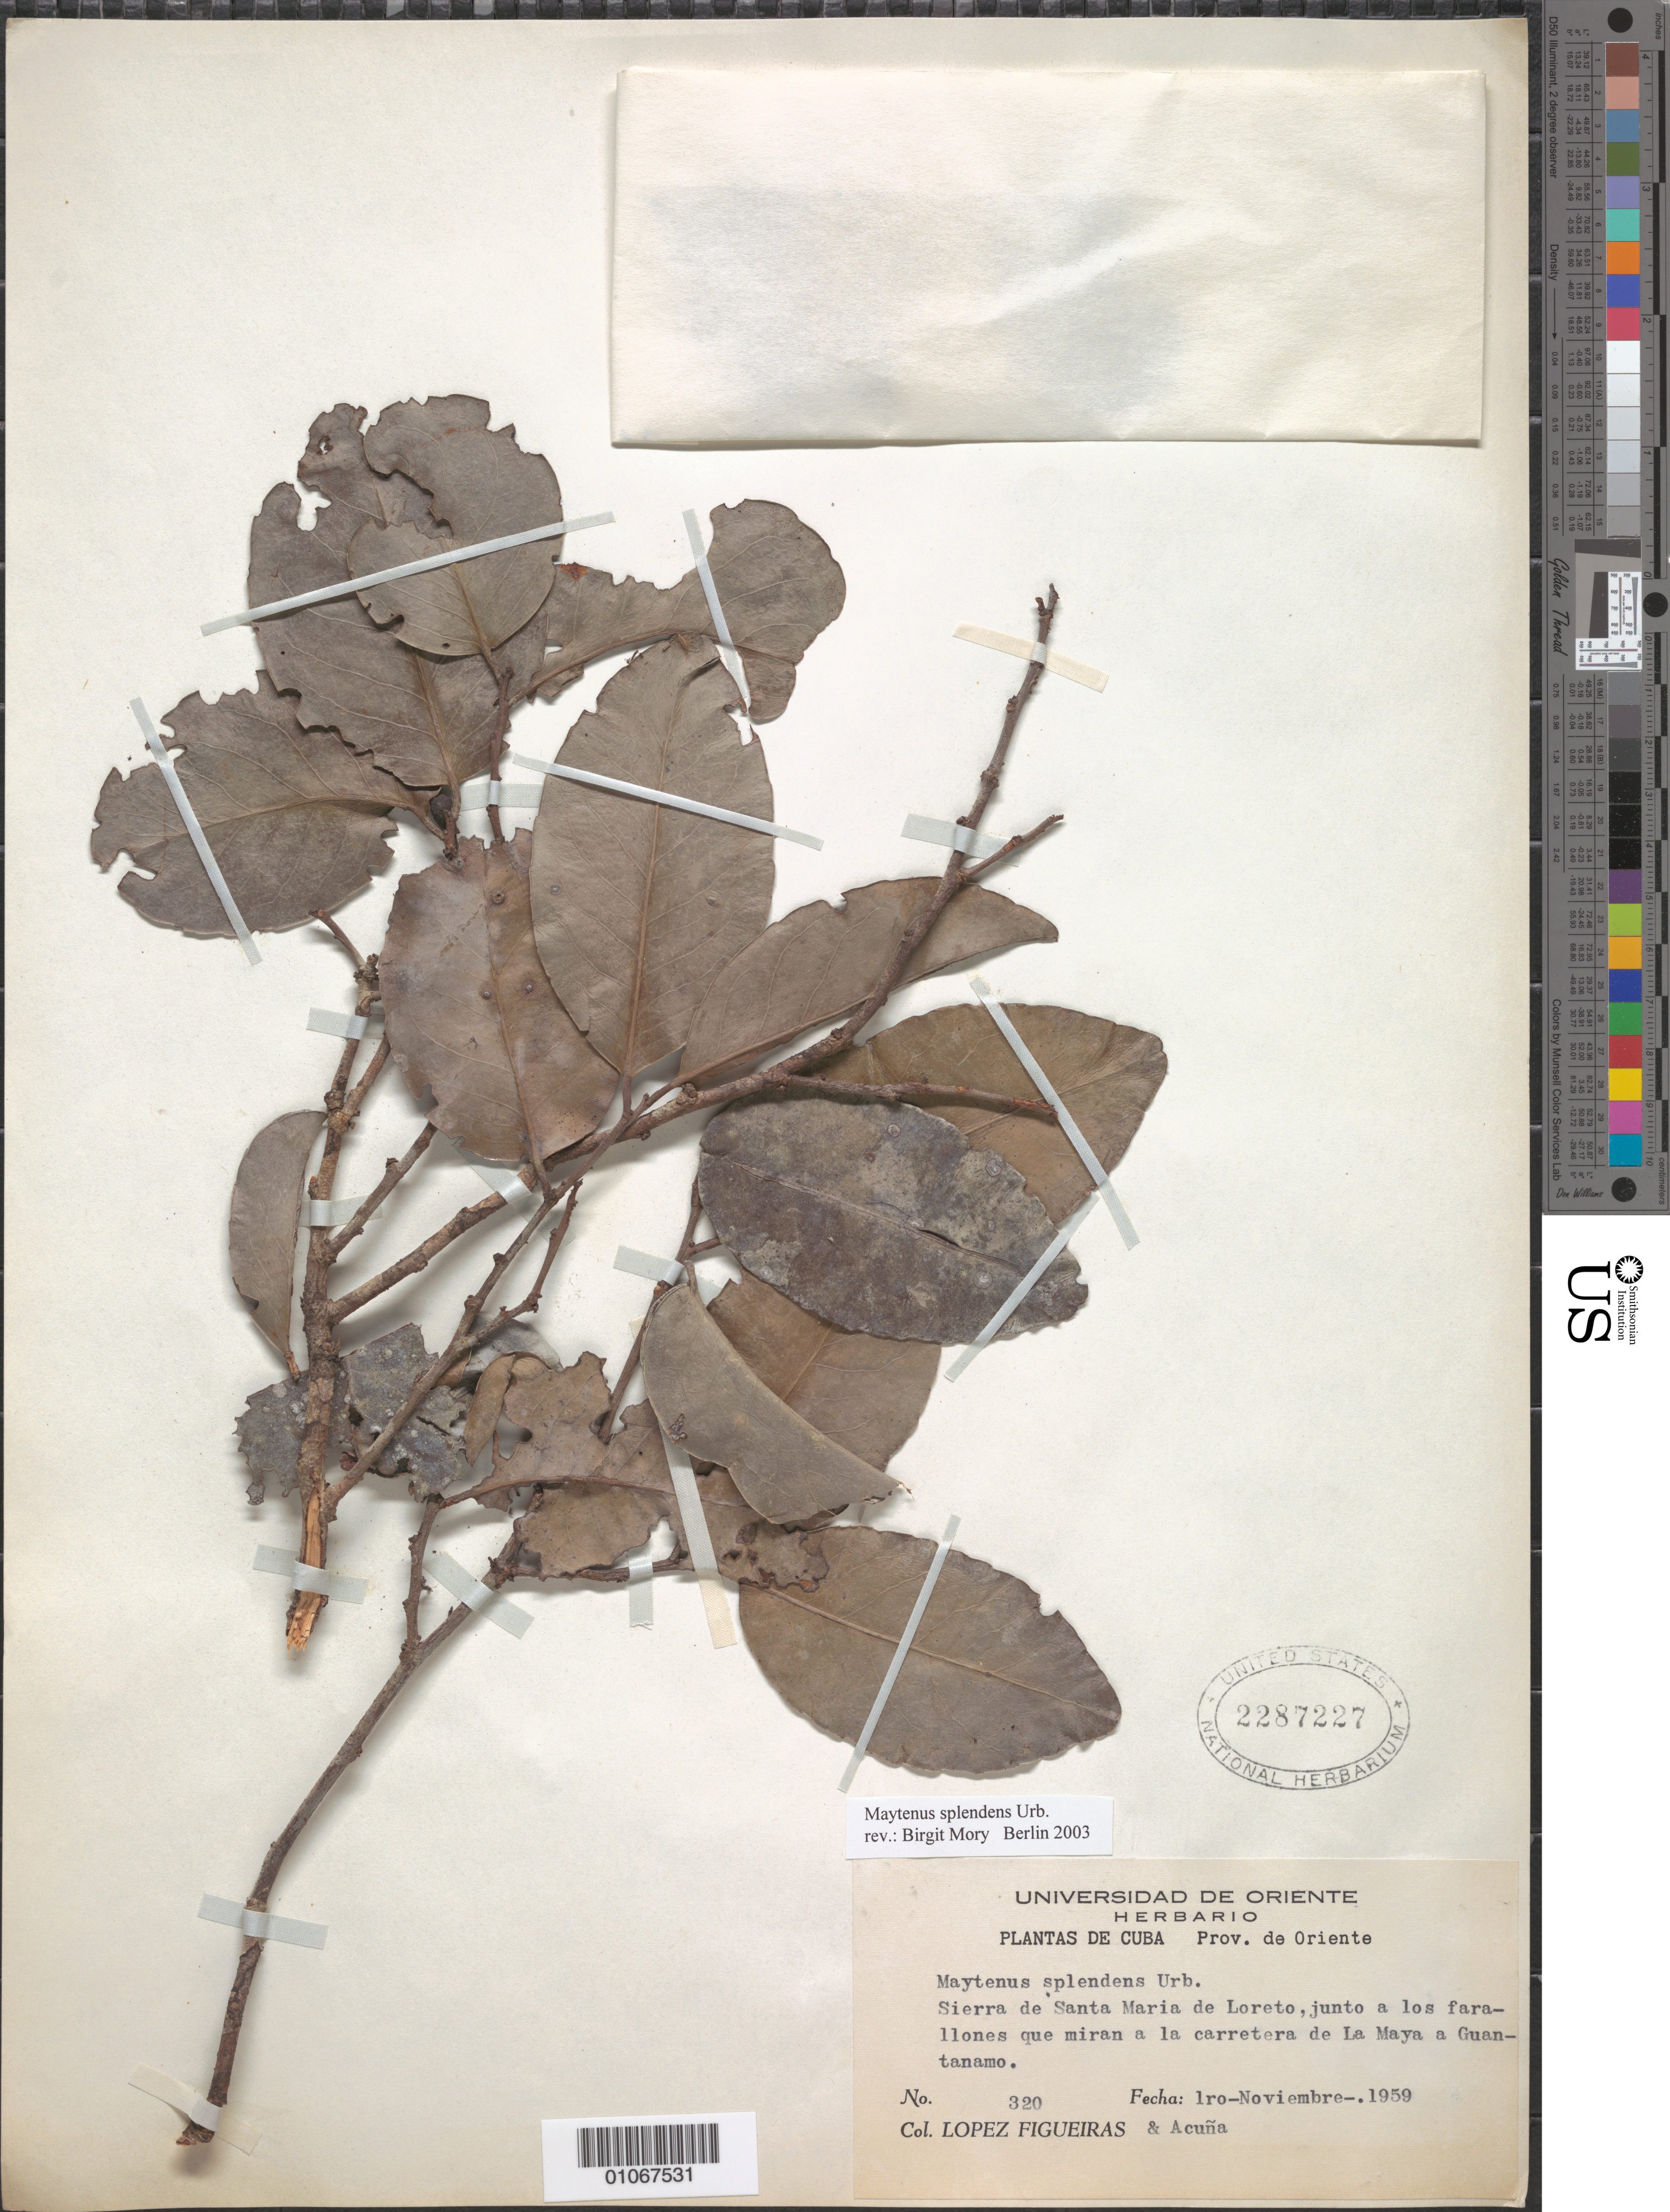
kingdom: Plantae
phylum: Tracheophyta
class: Magnoliopsida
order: Celastrales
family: Celastraceae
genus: Maytenus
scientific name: Maytenus splendens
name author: Urb.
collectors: M. López Figueiras & J. Acuña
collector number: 320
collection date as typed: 01 Nov 1959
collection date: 1959-11-01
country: Cuba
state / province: Guantanamo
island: Cuba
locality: Sierra de Santa Maria de Loreto, junto a los farallones que miran a la carretera de la maya a Guantánamo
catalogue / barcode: US 2287227